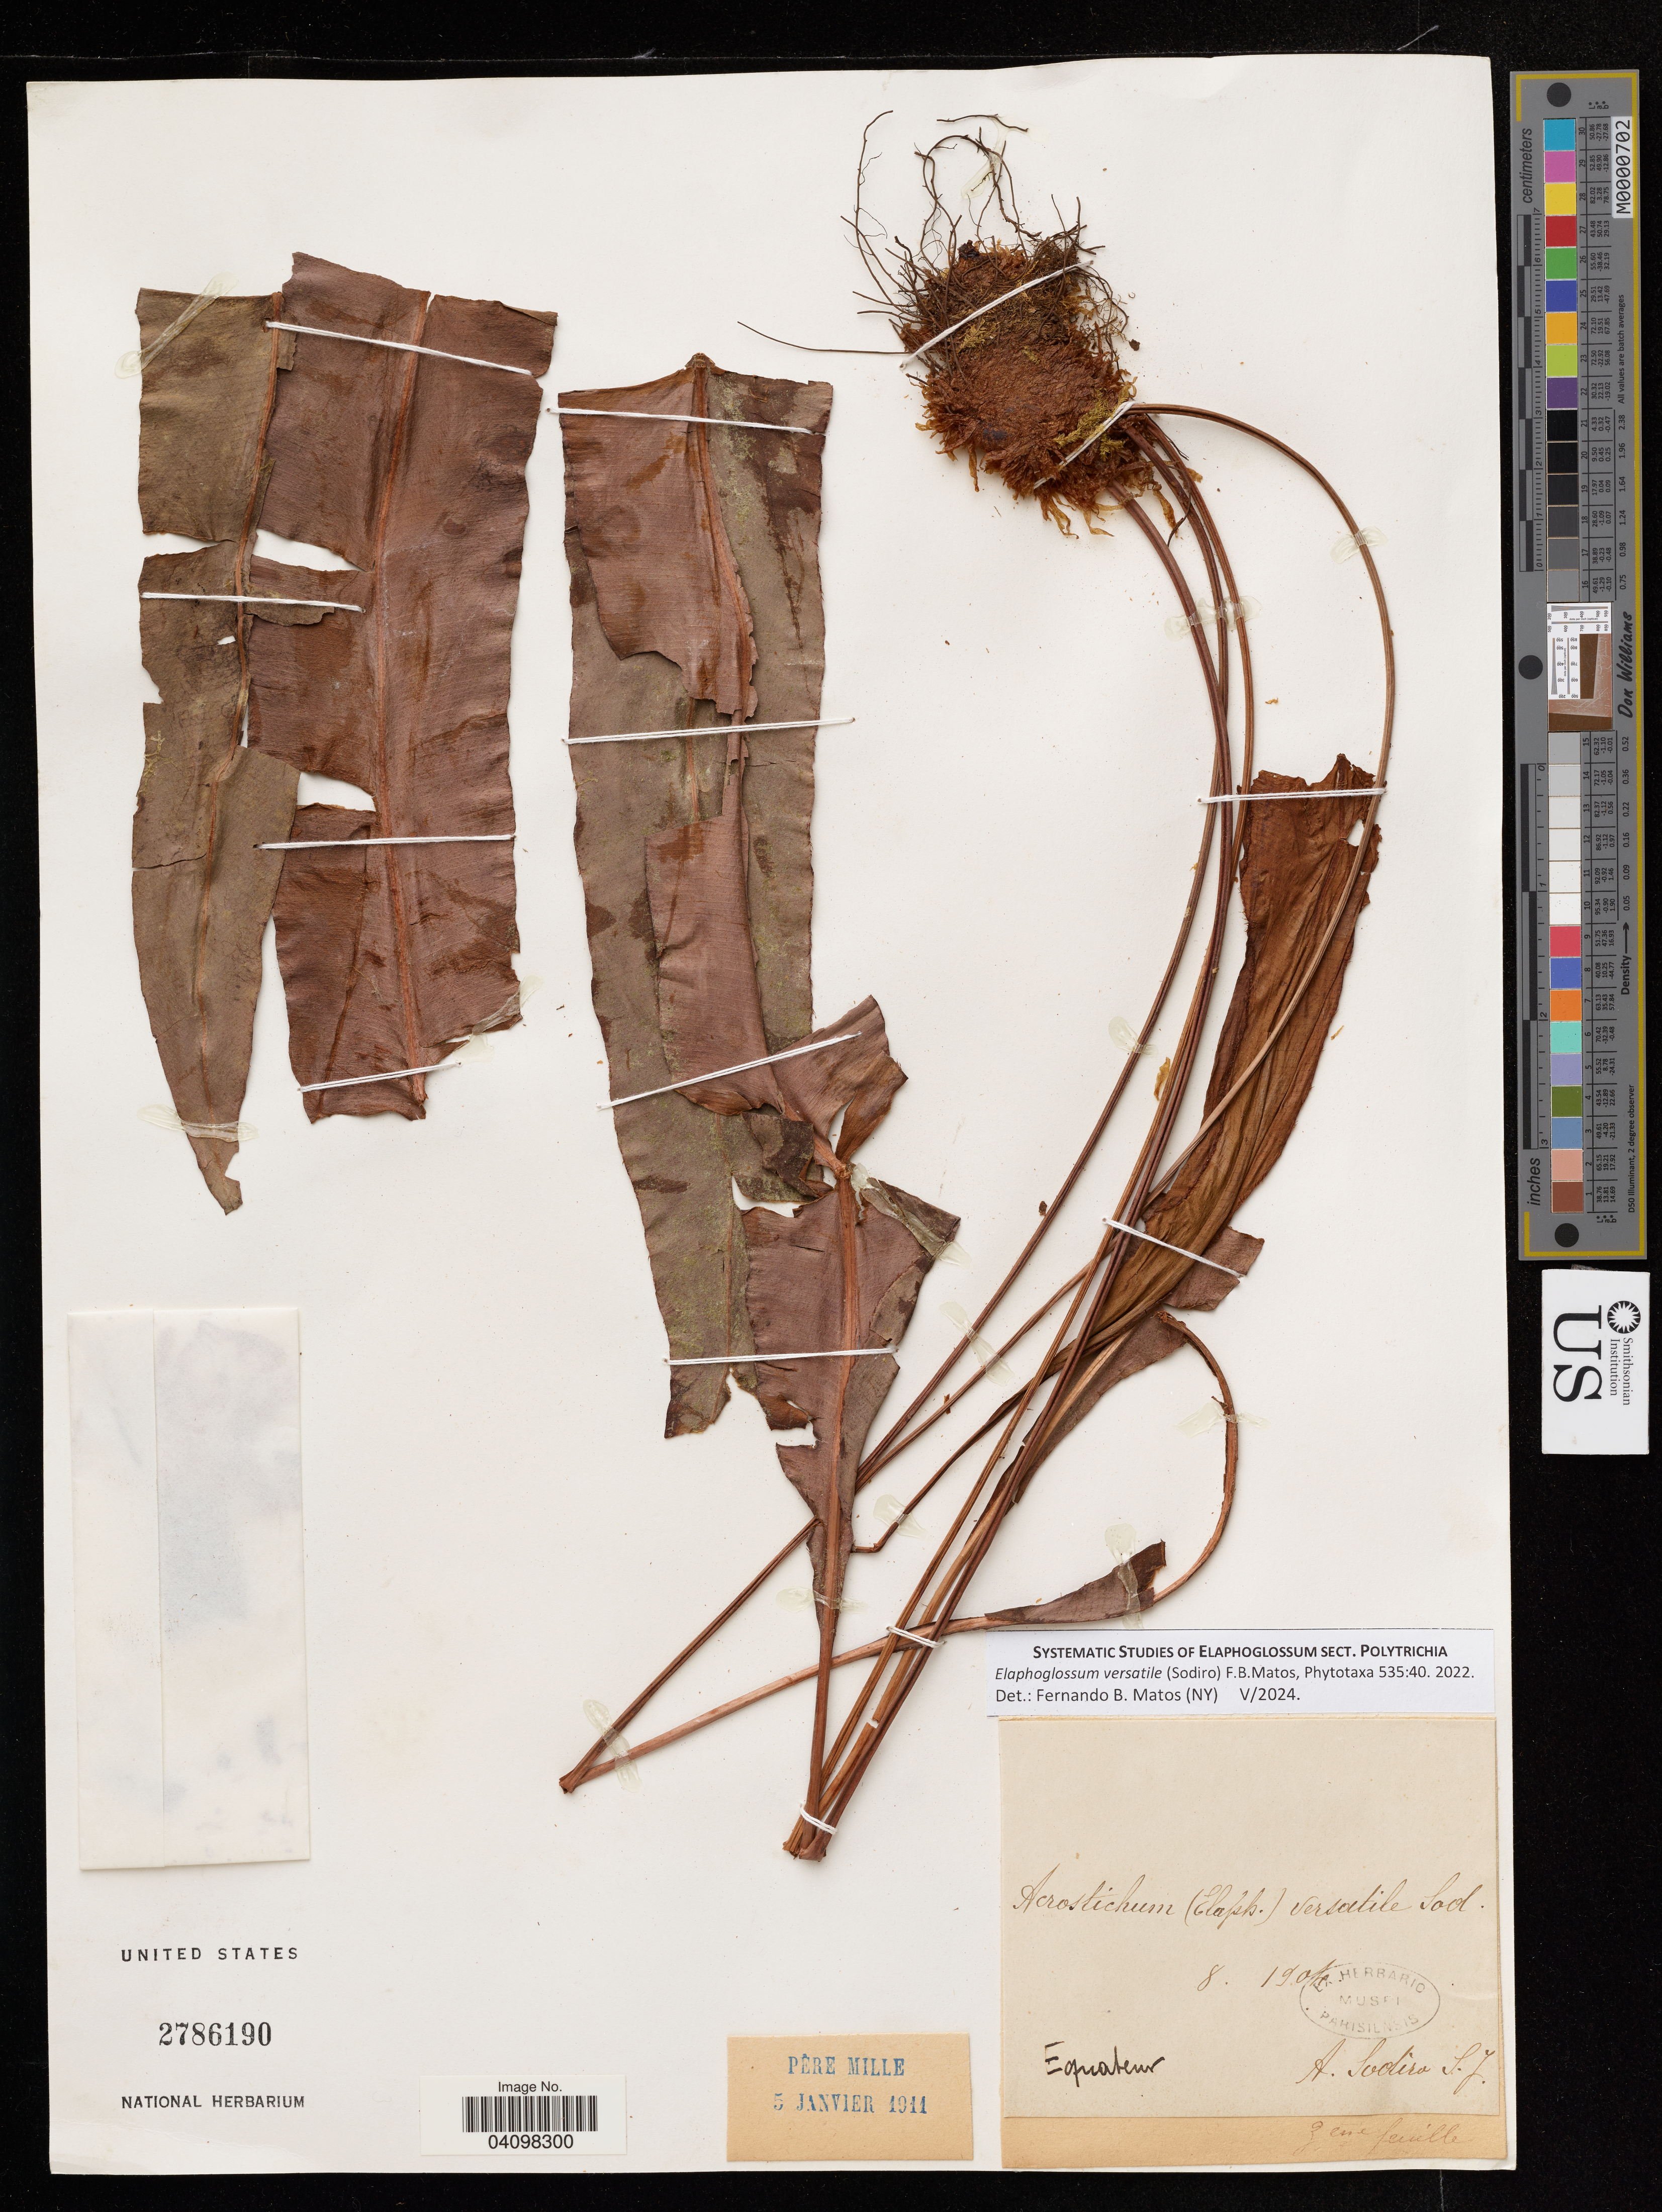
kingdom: Plantae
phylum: Tracheophyta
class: Polypodiopsida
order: Polypodiales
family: Dryopteridaceae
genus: Elaphoglossum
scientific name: Elaphoglossum versatile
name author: (Sodiro) F.B. Matos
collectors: A. Sodiro & S. Sodiro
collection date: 1904-08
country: Ecuador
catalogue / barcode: US 2786190